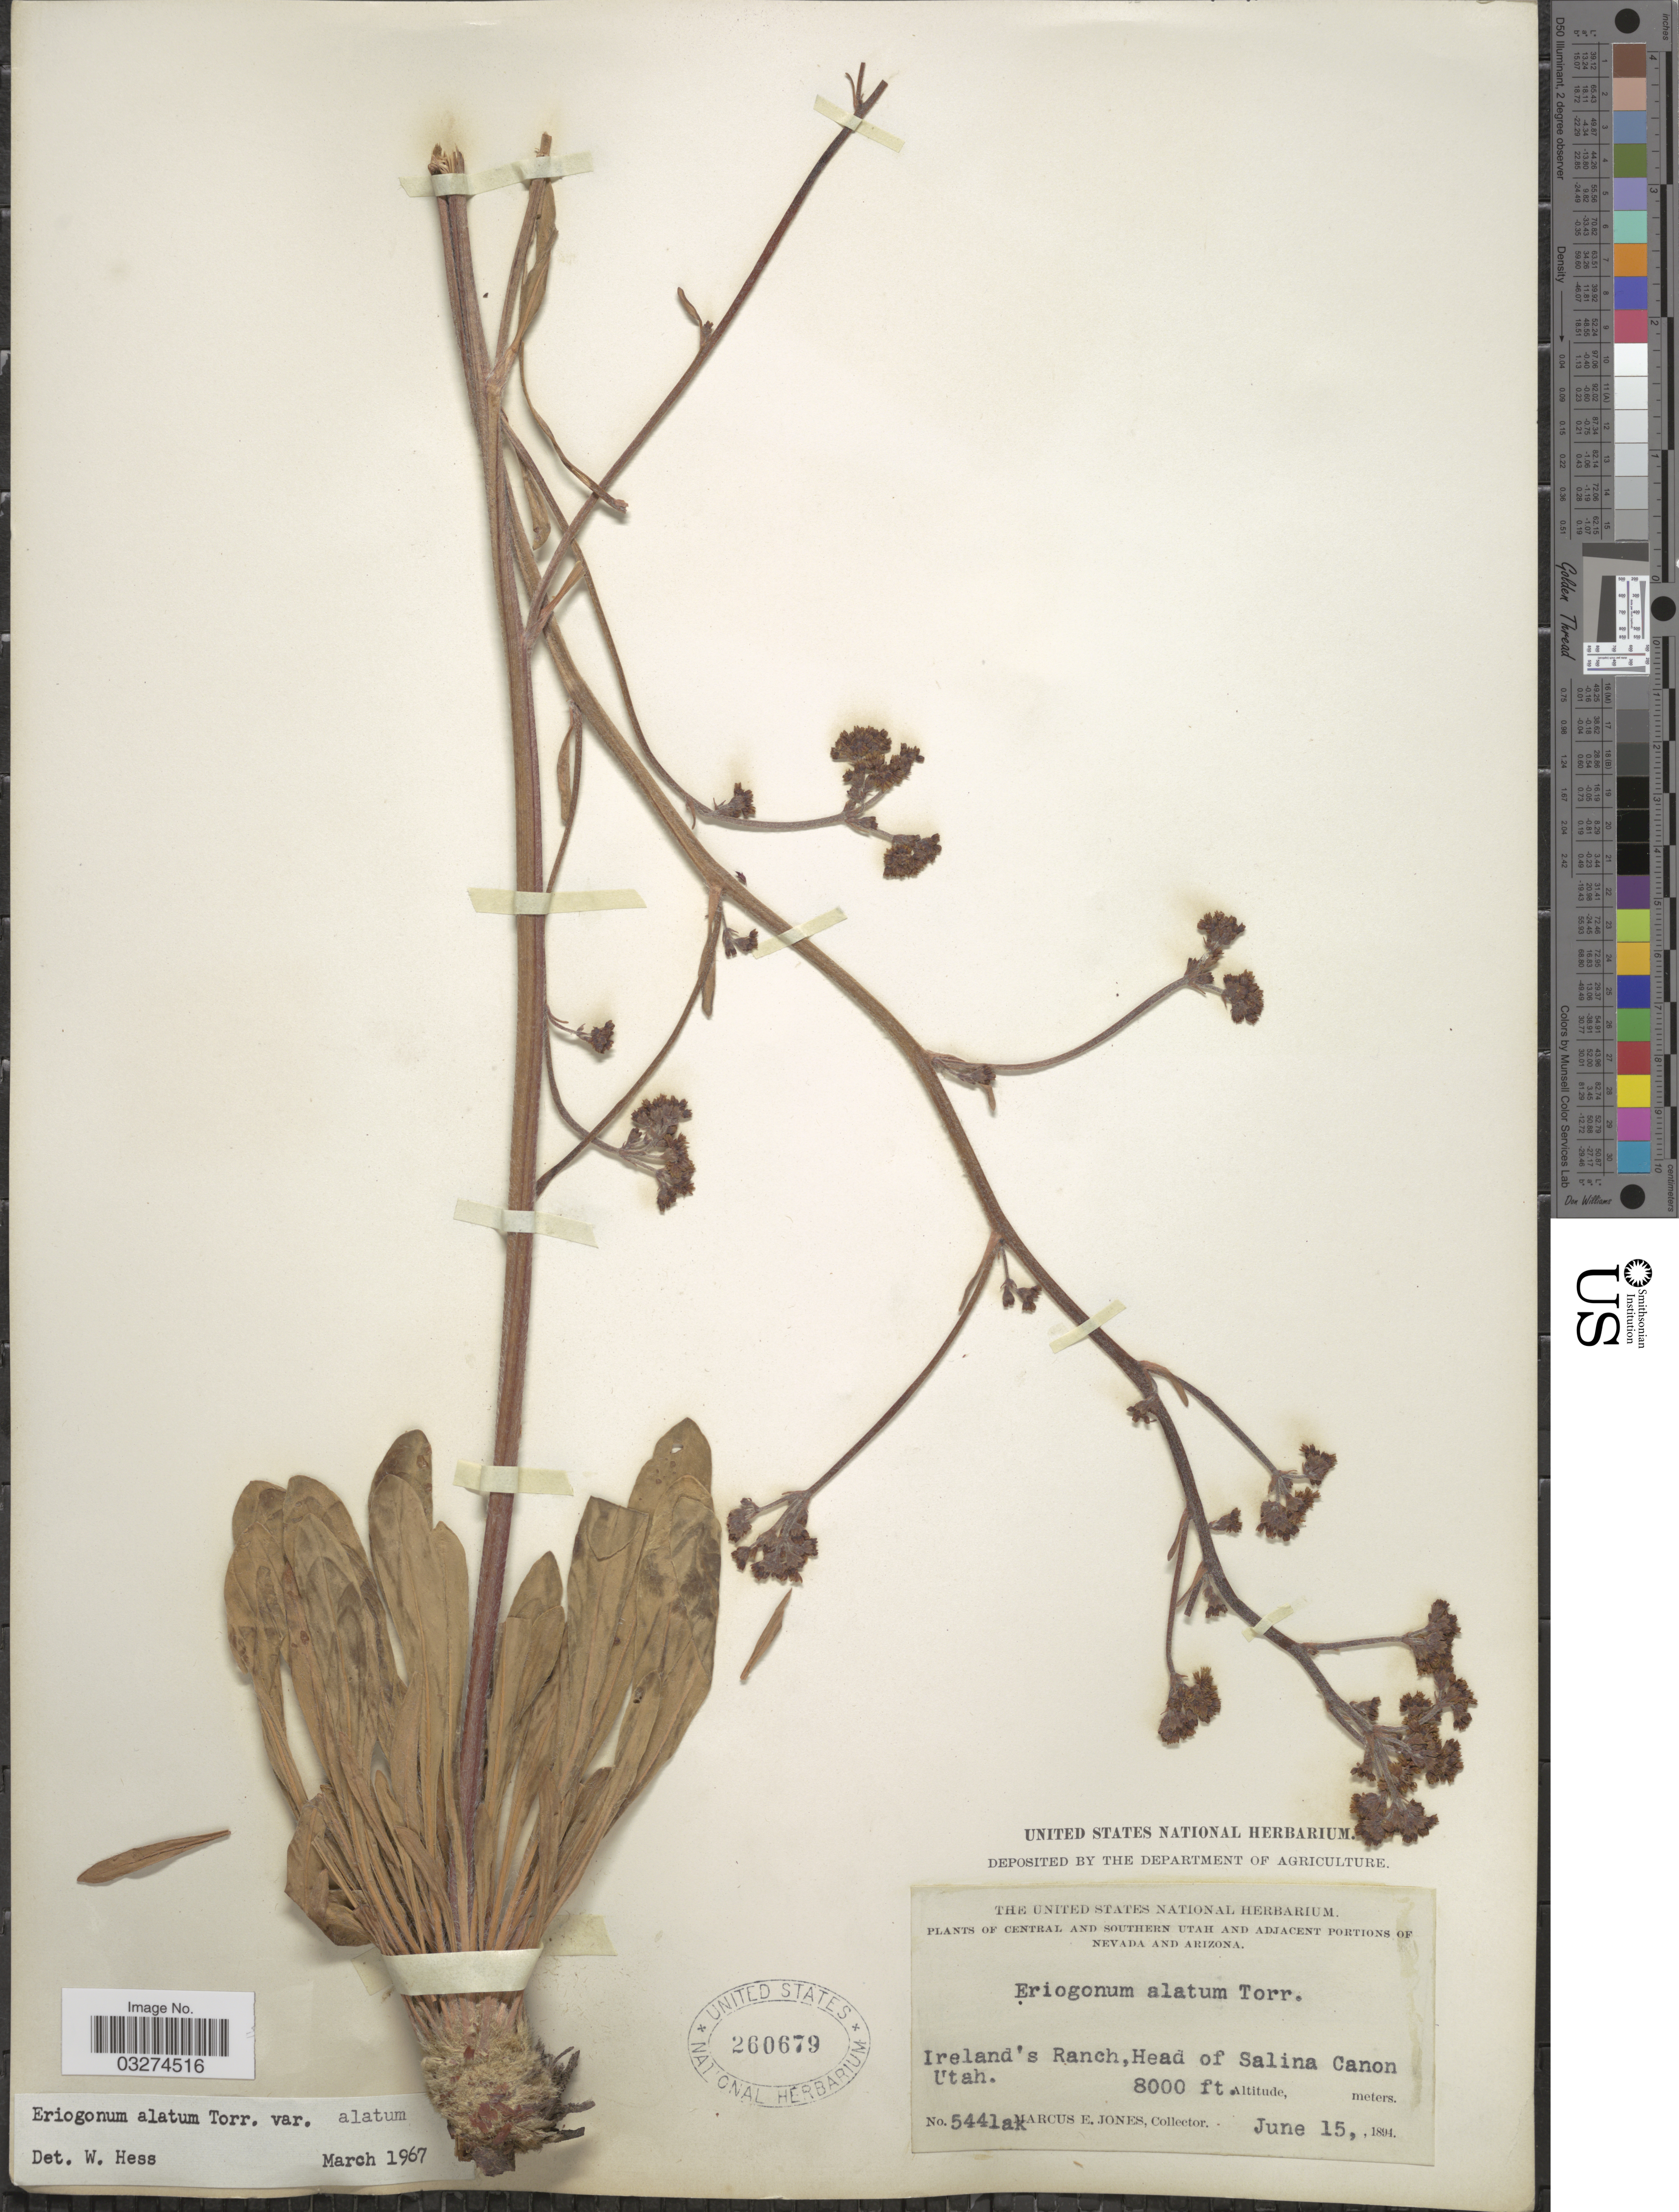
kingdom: Plantae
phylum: Tracheophyta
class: Magnoliopsida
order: Caryophyllales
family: Polygonaceae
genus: Eriogonum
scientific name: Eriogonum alatum var. alatum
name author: Torr.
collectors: M. E. Jones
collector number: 5441ak*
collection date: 1894-06-15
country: United States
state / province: Utah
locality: Central and Southern Utah. Ireland's Ranch, Head of Salina Canon.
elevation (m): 2438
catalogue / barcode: US 260679